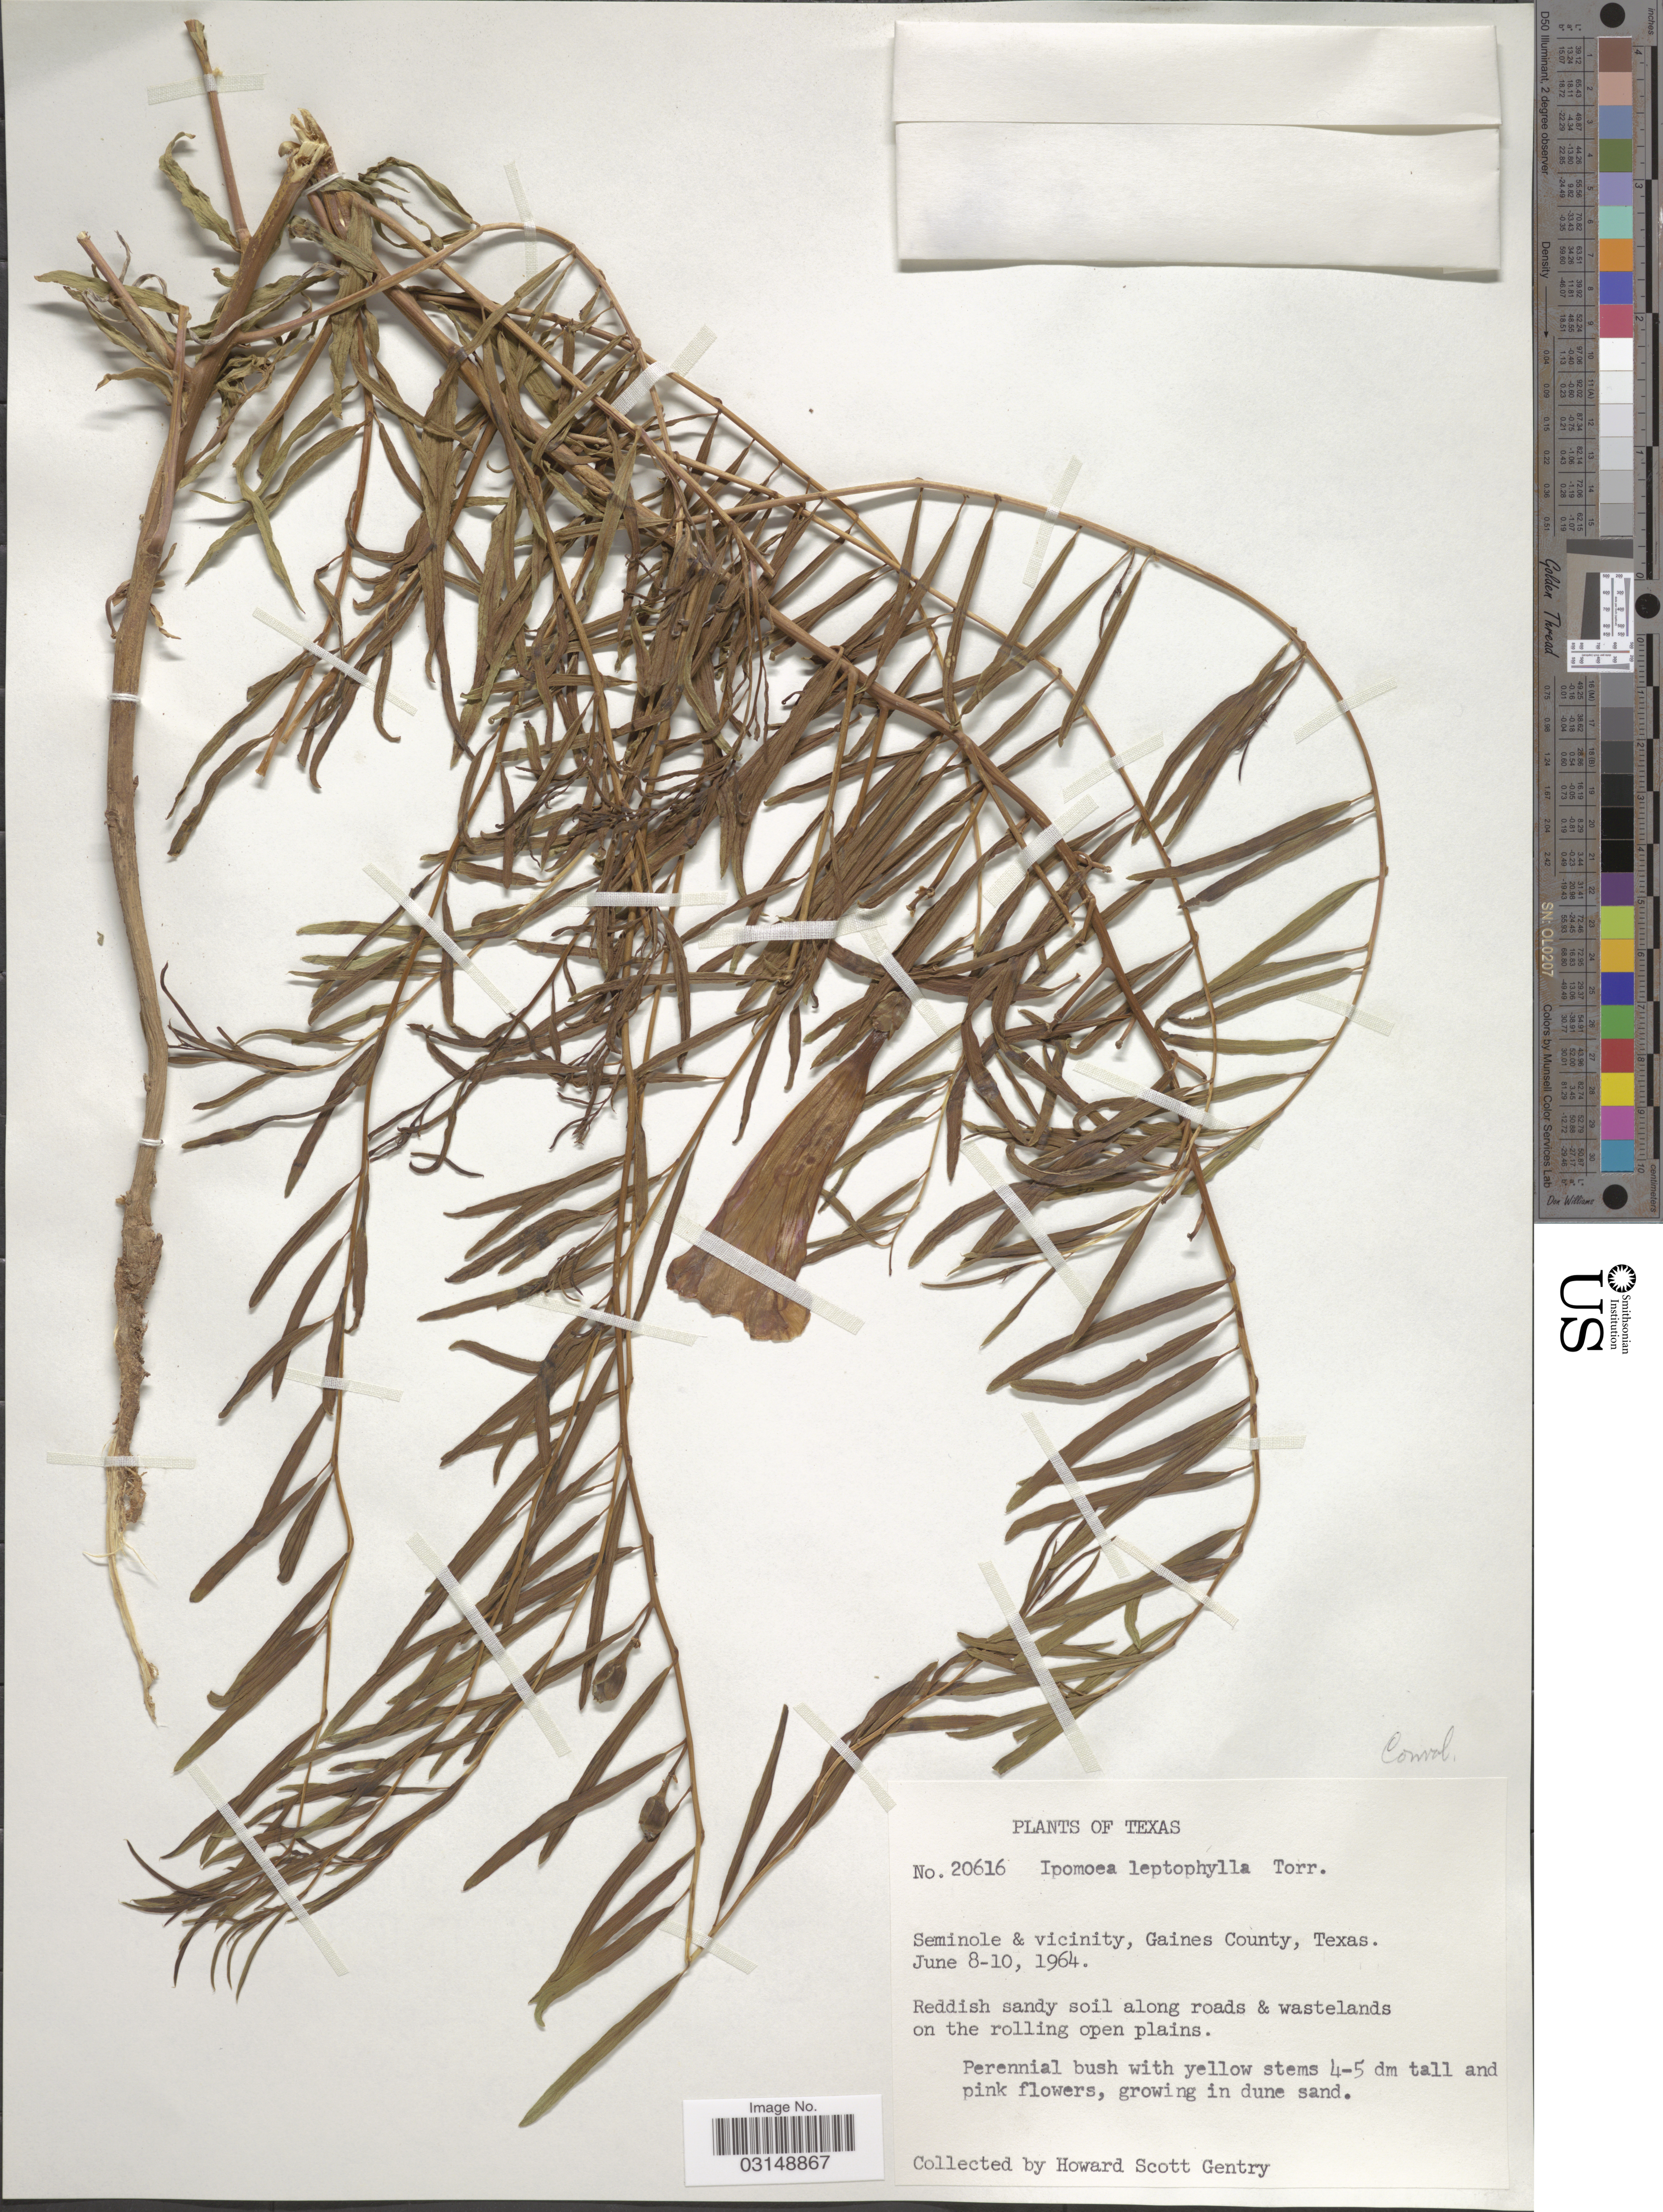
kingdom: Plantae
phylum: Tracheophyta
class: Magnoliopsida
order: Solanales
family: Convolvulaceae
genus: Ipomoea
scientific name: Ipomoea leptophylla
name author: Torr.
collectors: H. S. Gentry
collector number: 20616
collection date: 1964-06-08/1964-06-10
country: United States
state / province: Texas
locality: Seminole & vicinity, Gaines County.